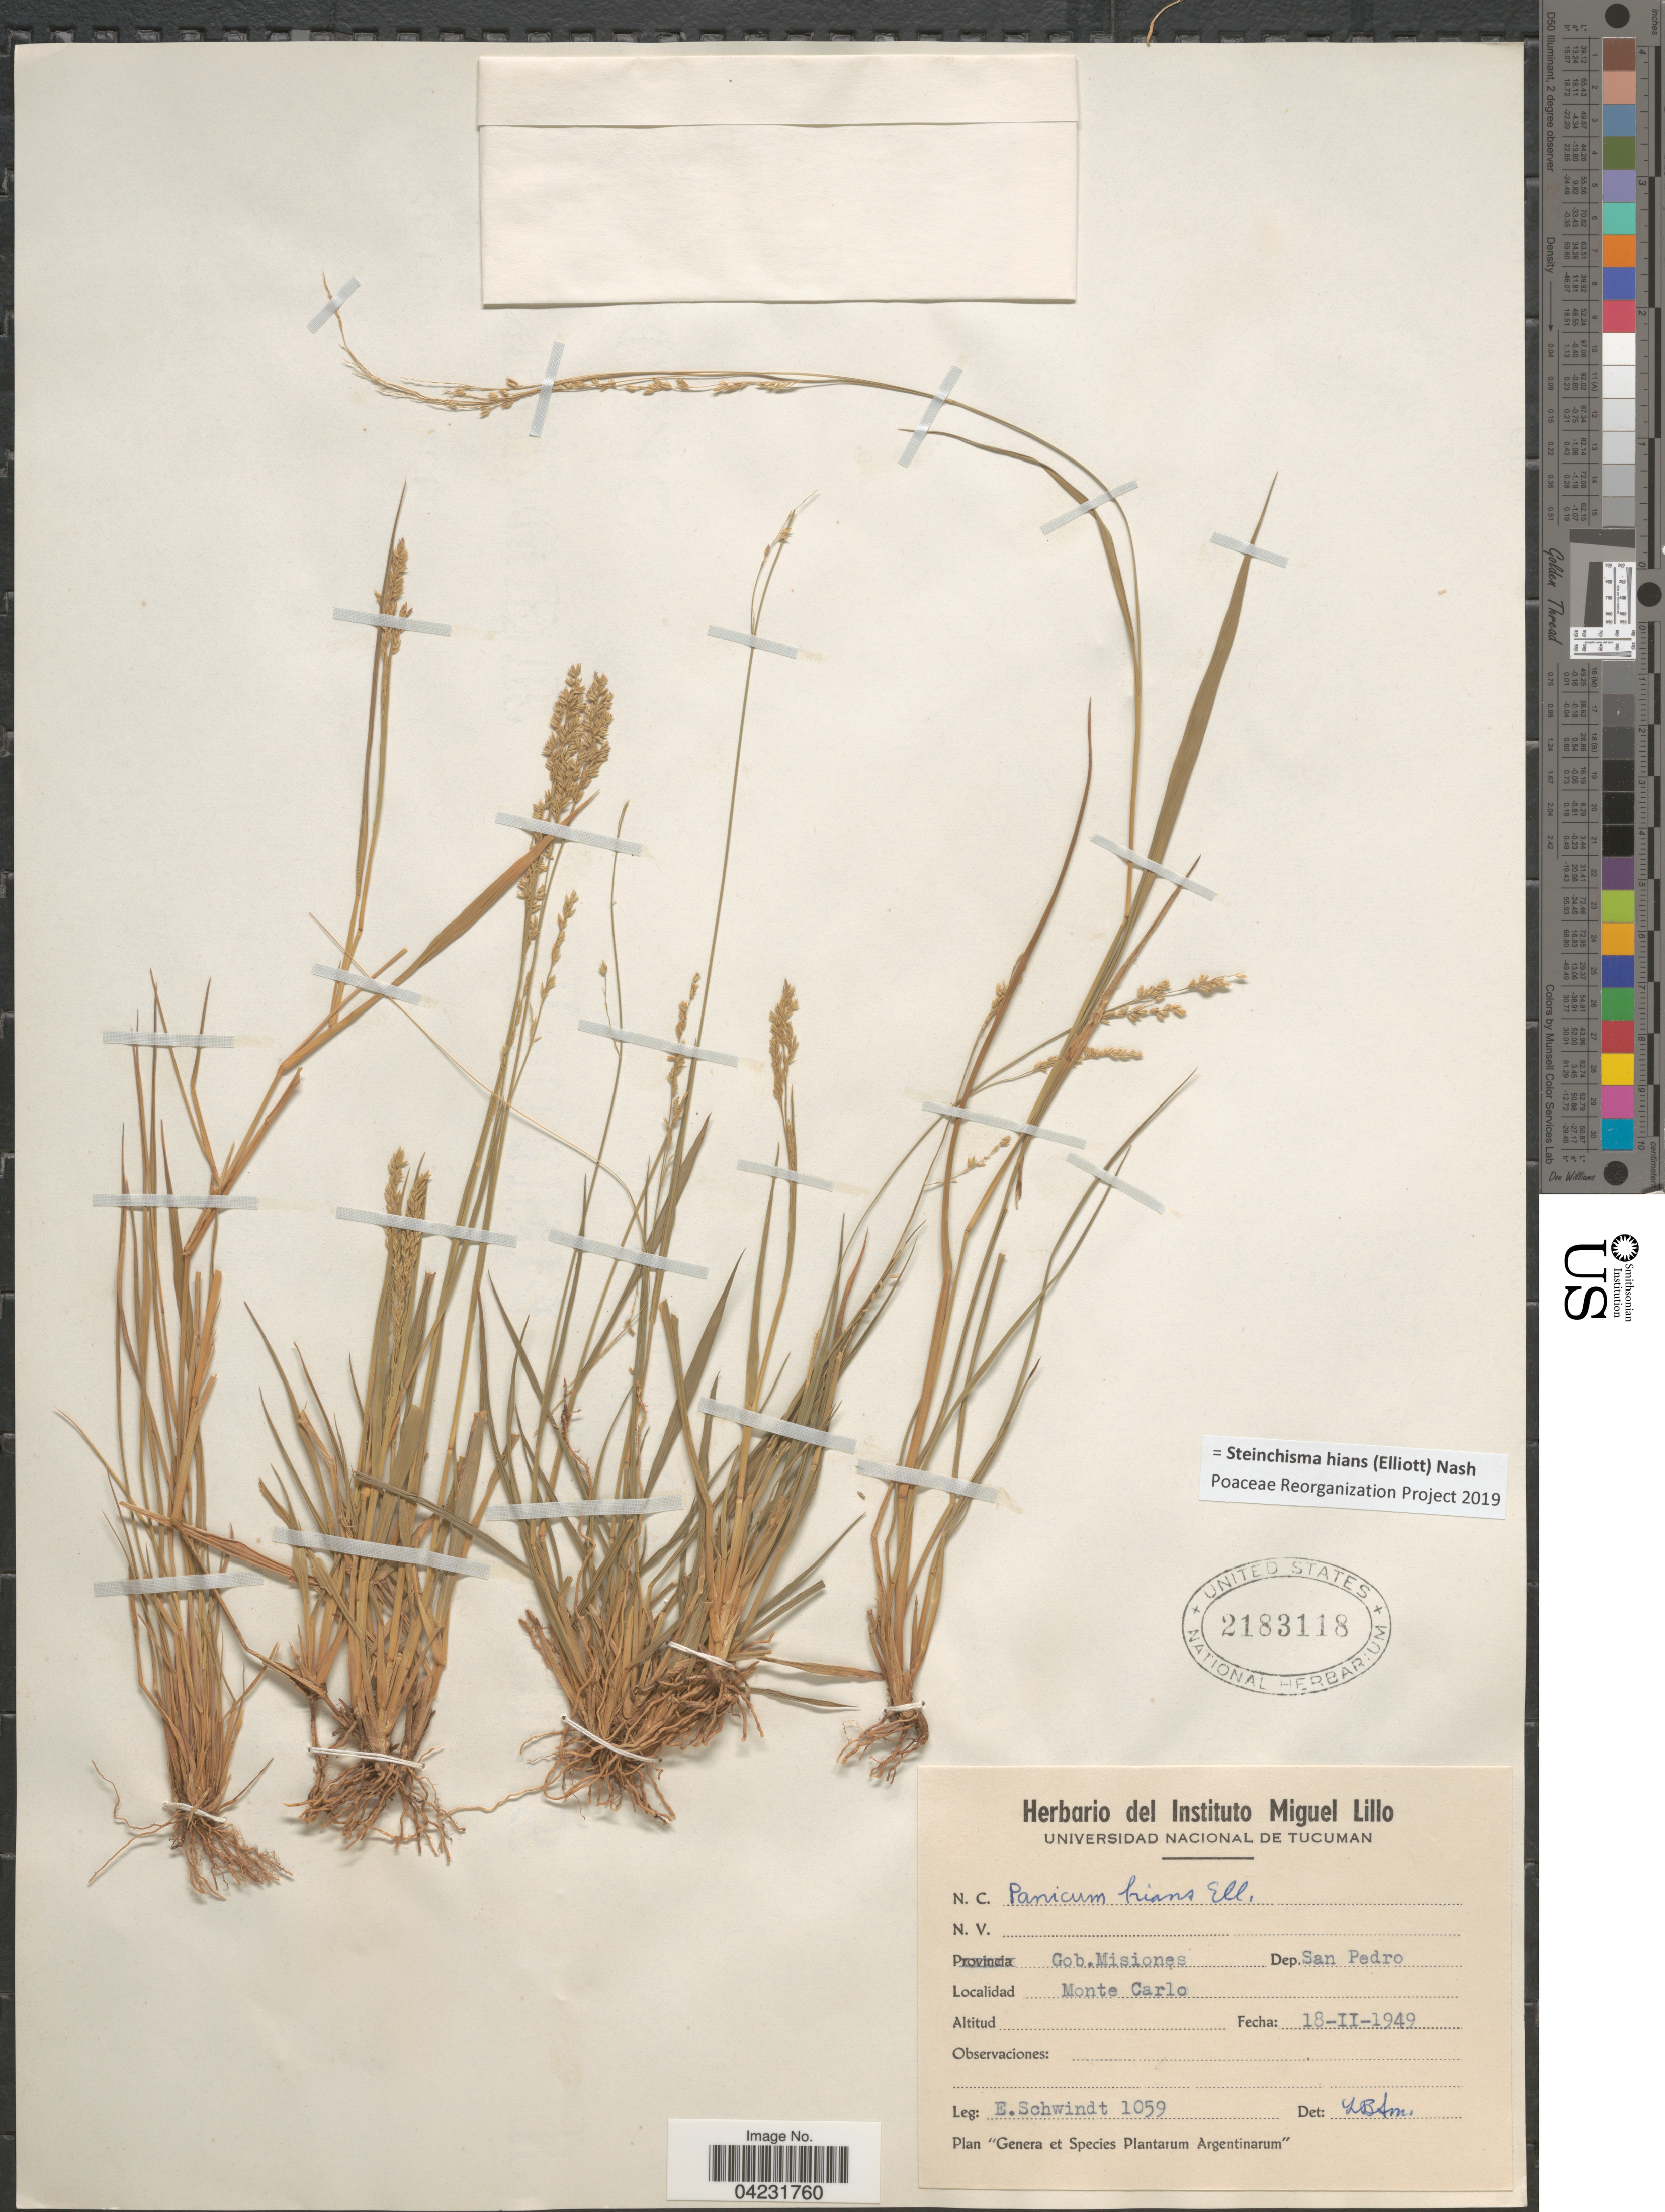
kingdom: Plantae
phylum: Tracheophyta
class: Liliopsida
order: Poales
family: Poaceae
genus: Steinchisma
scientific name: Steinchisma hians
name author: (Elliott) Nash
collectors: E. Schwindt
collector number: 1059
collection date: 1949-02-18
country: Argentina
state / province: Misiones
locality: Gob. Misiones. Dep. San Pedro. Monte Carlo.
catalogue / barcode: US 2183118